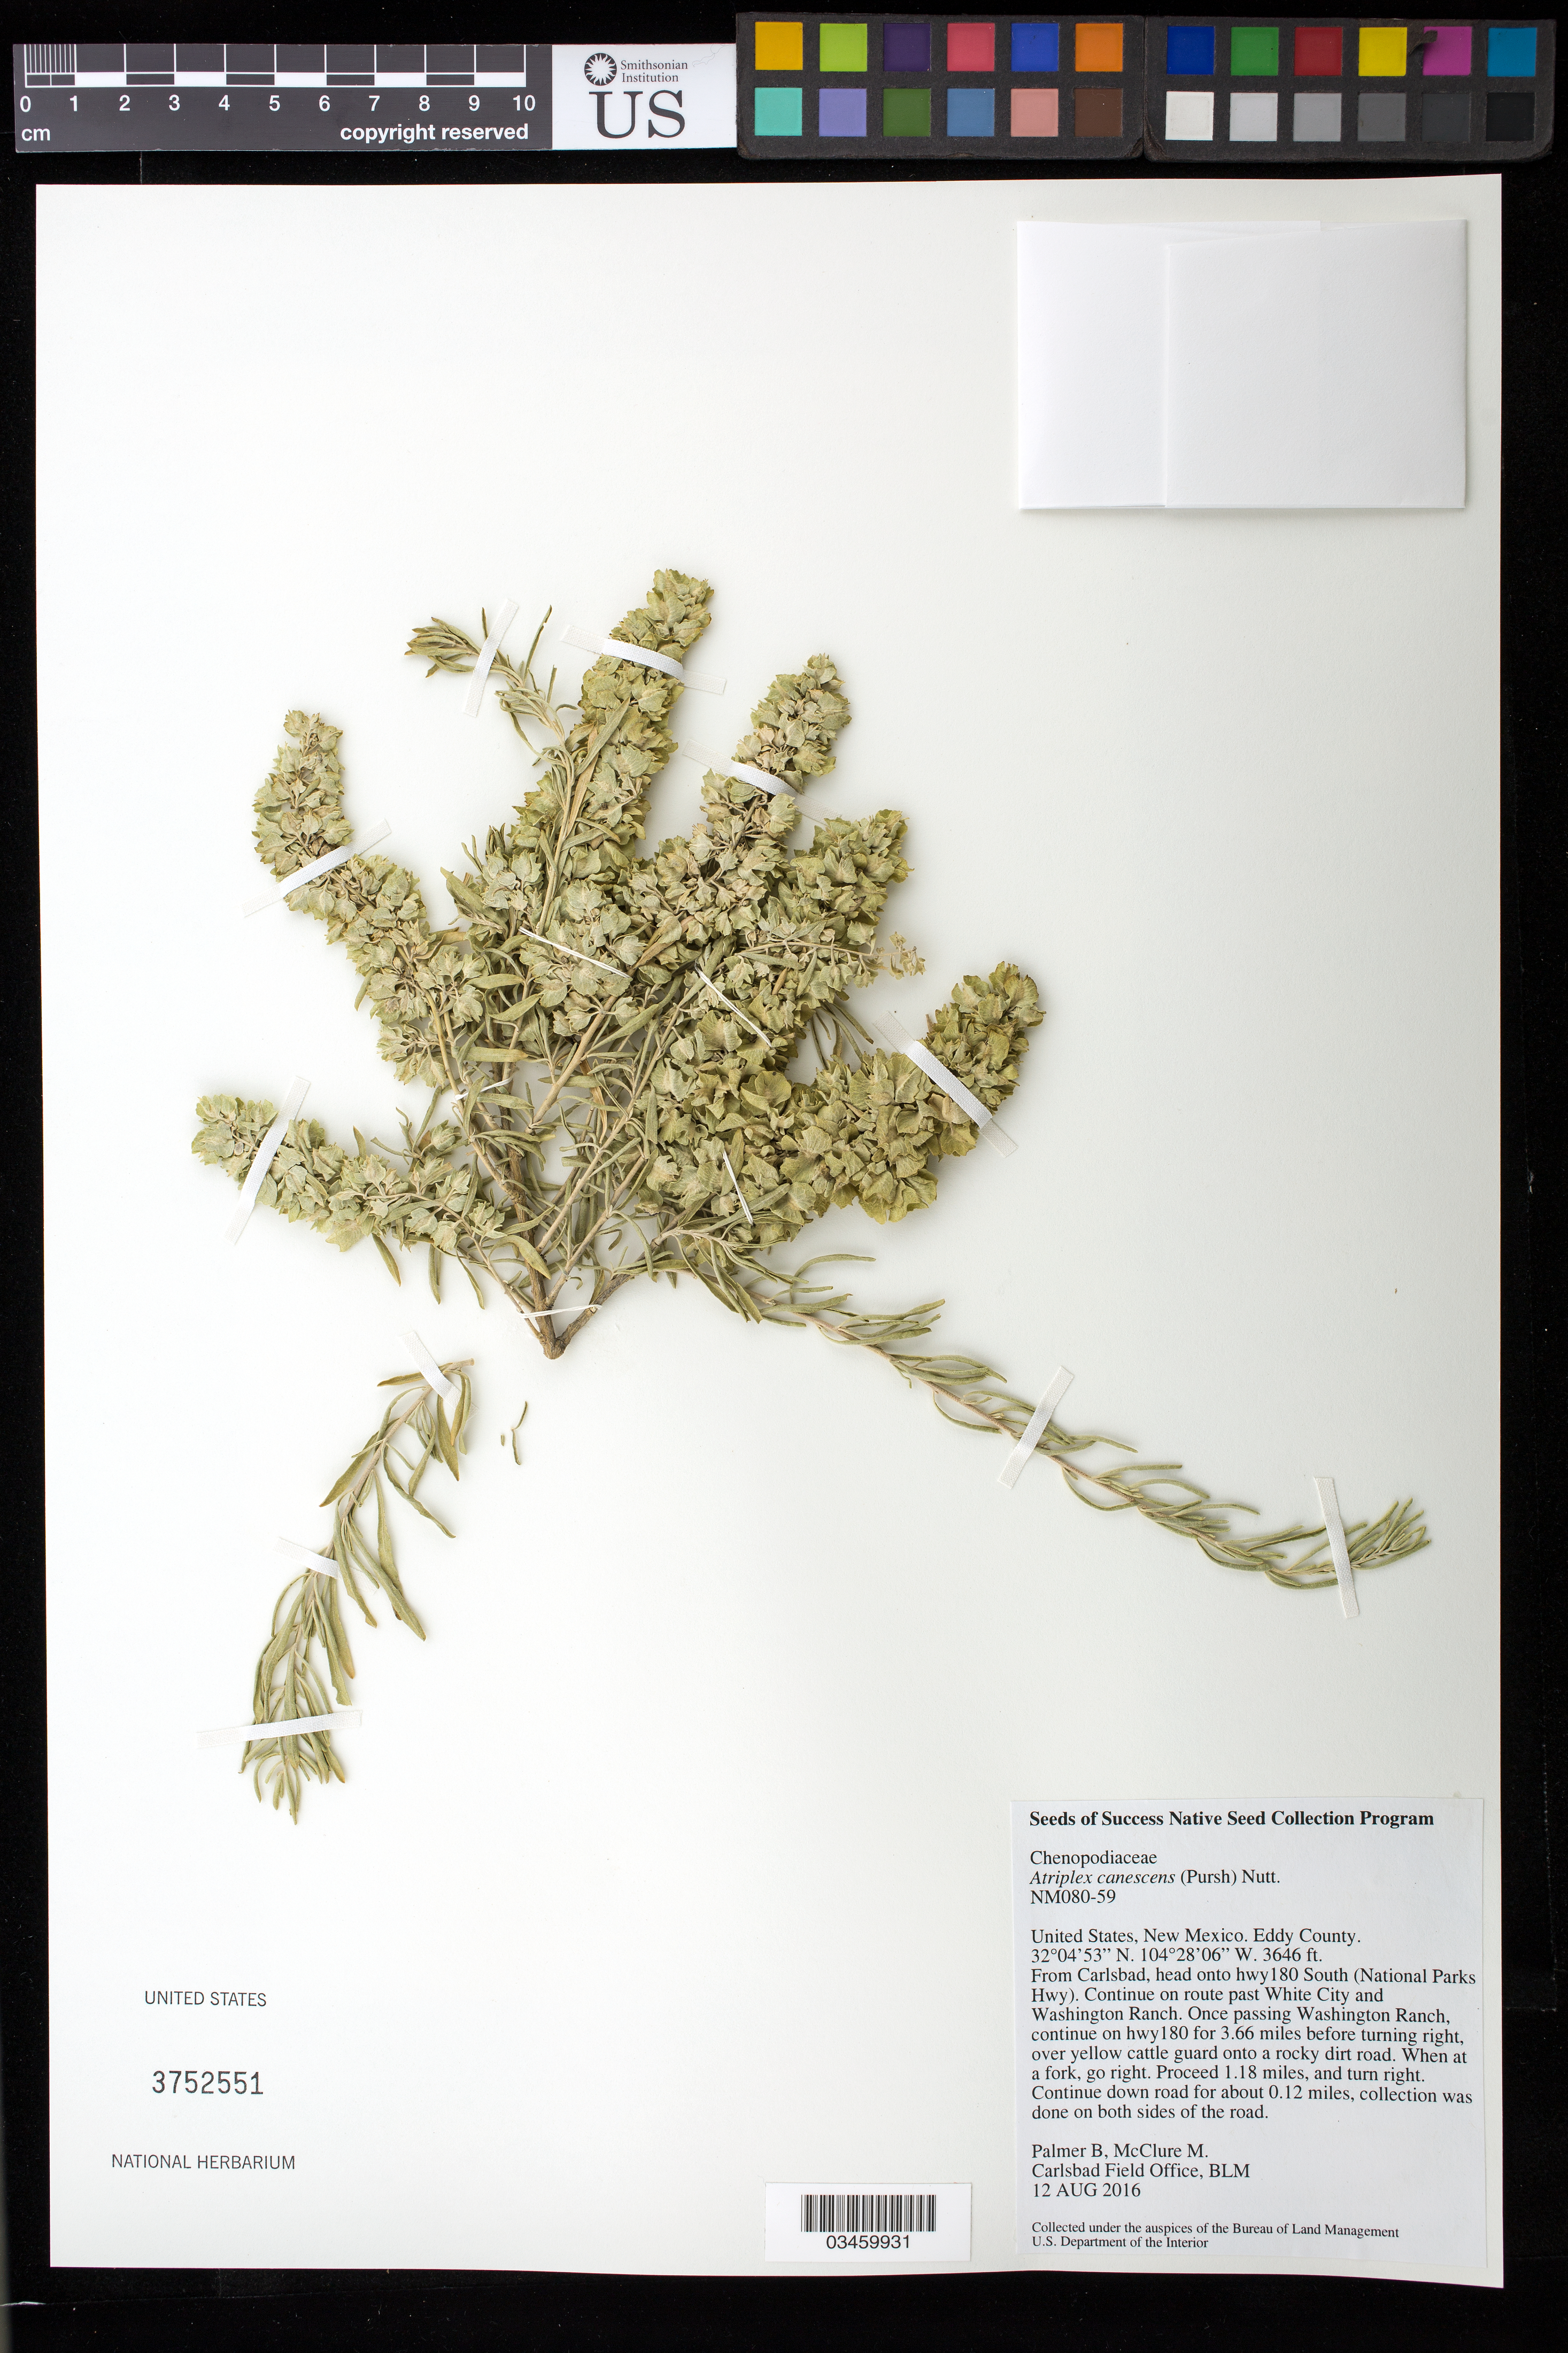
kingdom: Plantae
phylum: Tracheophyta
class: Magnoliopsida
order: Caryophyllales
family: Amaranthaceae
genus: Atriplex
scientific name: Atriplex canescens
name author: (Pursh) Nutt.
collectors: M. McClure & B. Palmer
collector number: NM080-59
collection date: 2016-08-12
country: United States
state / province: New Mexico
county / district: Eddy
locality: Near White City passing Washington Ranch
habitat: R042XC007NM - loamy ecological site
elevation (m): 1111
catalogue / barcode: US 3752551